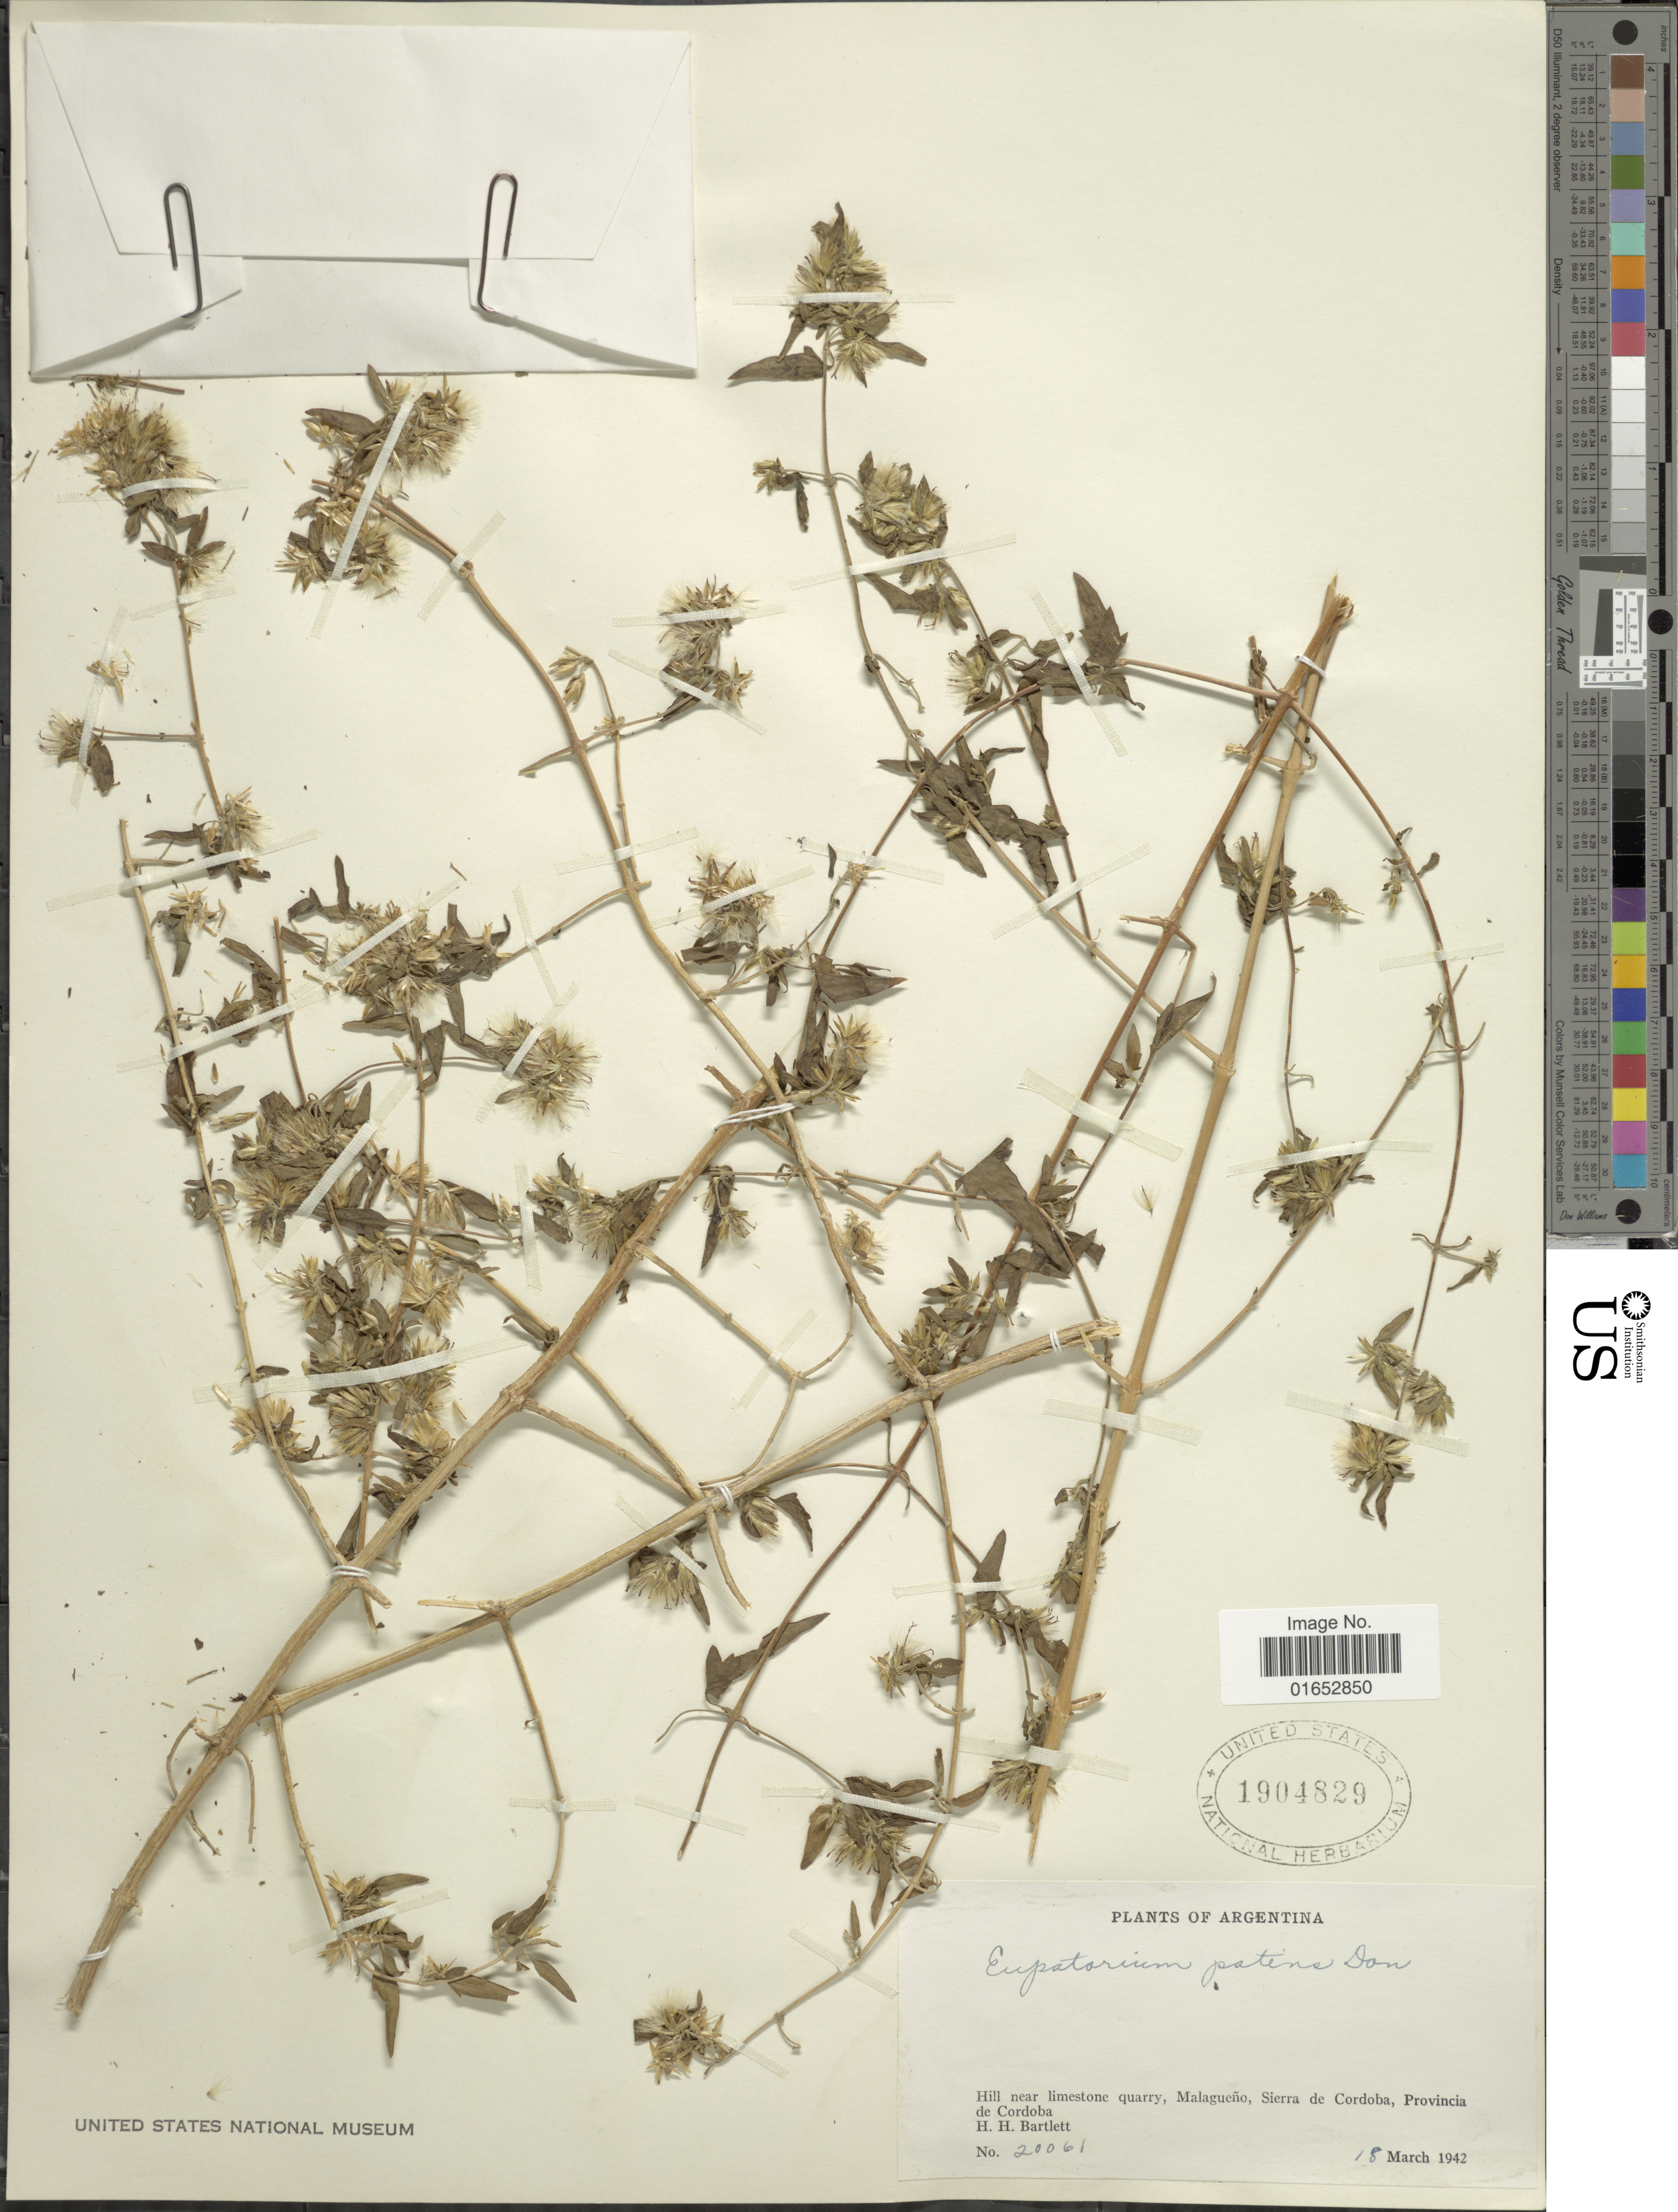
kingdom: Plantae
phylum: Tracheophyta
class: Magnoliopsida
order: Asterales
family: Asteraceae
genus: Austrobrickellia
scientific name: Austrobrickellia arnottii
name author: (Baker) R.M. King & H. Rob.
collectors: H. H. Bartlett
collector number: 20061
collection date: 1942-03-18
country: Argentina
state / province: Cordoba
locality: Hill near limestone quarry, Malagueño, Sierra de Cordoba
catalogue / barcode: US 1904829